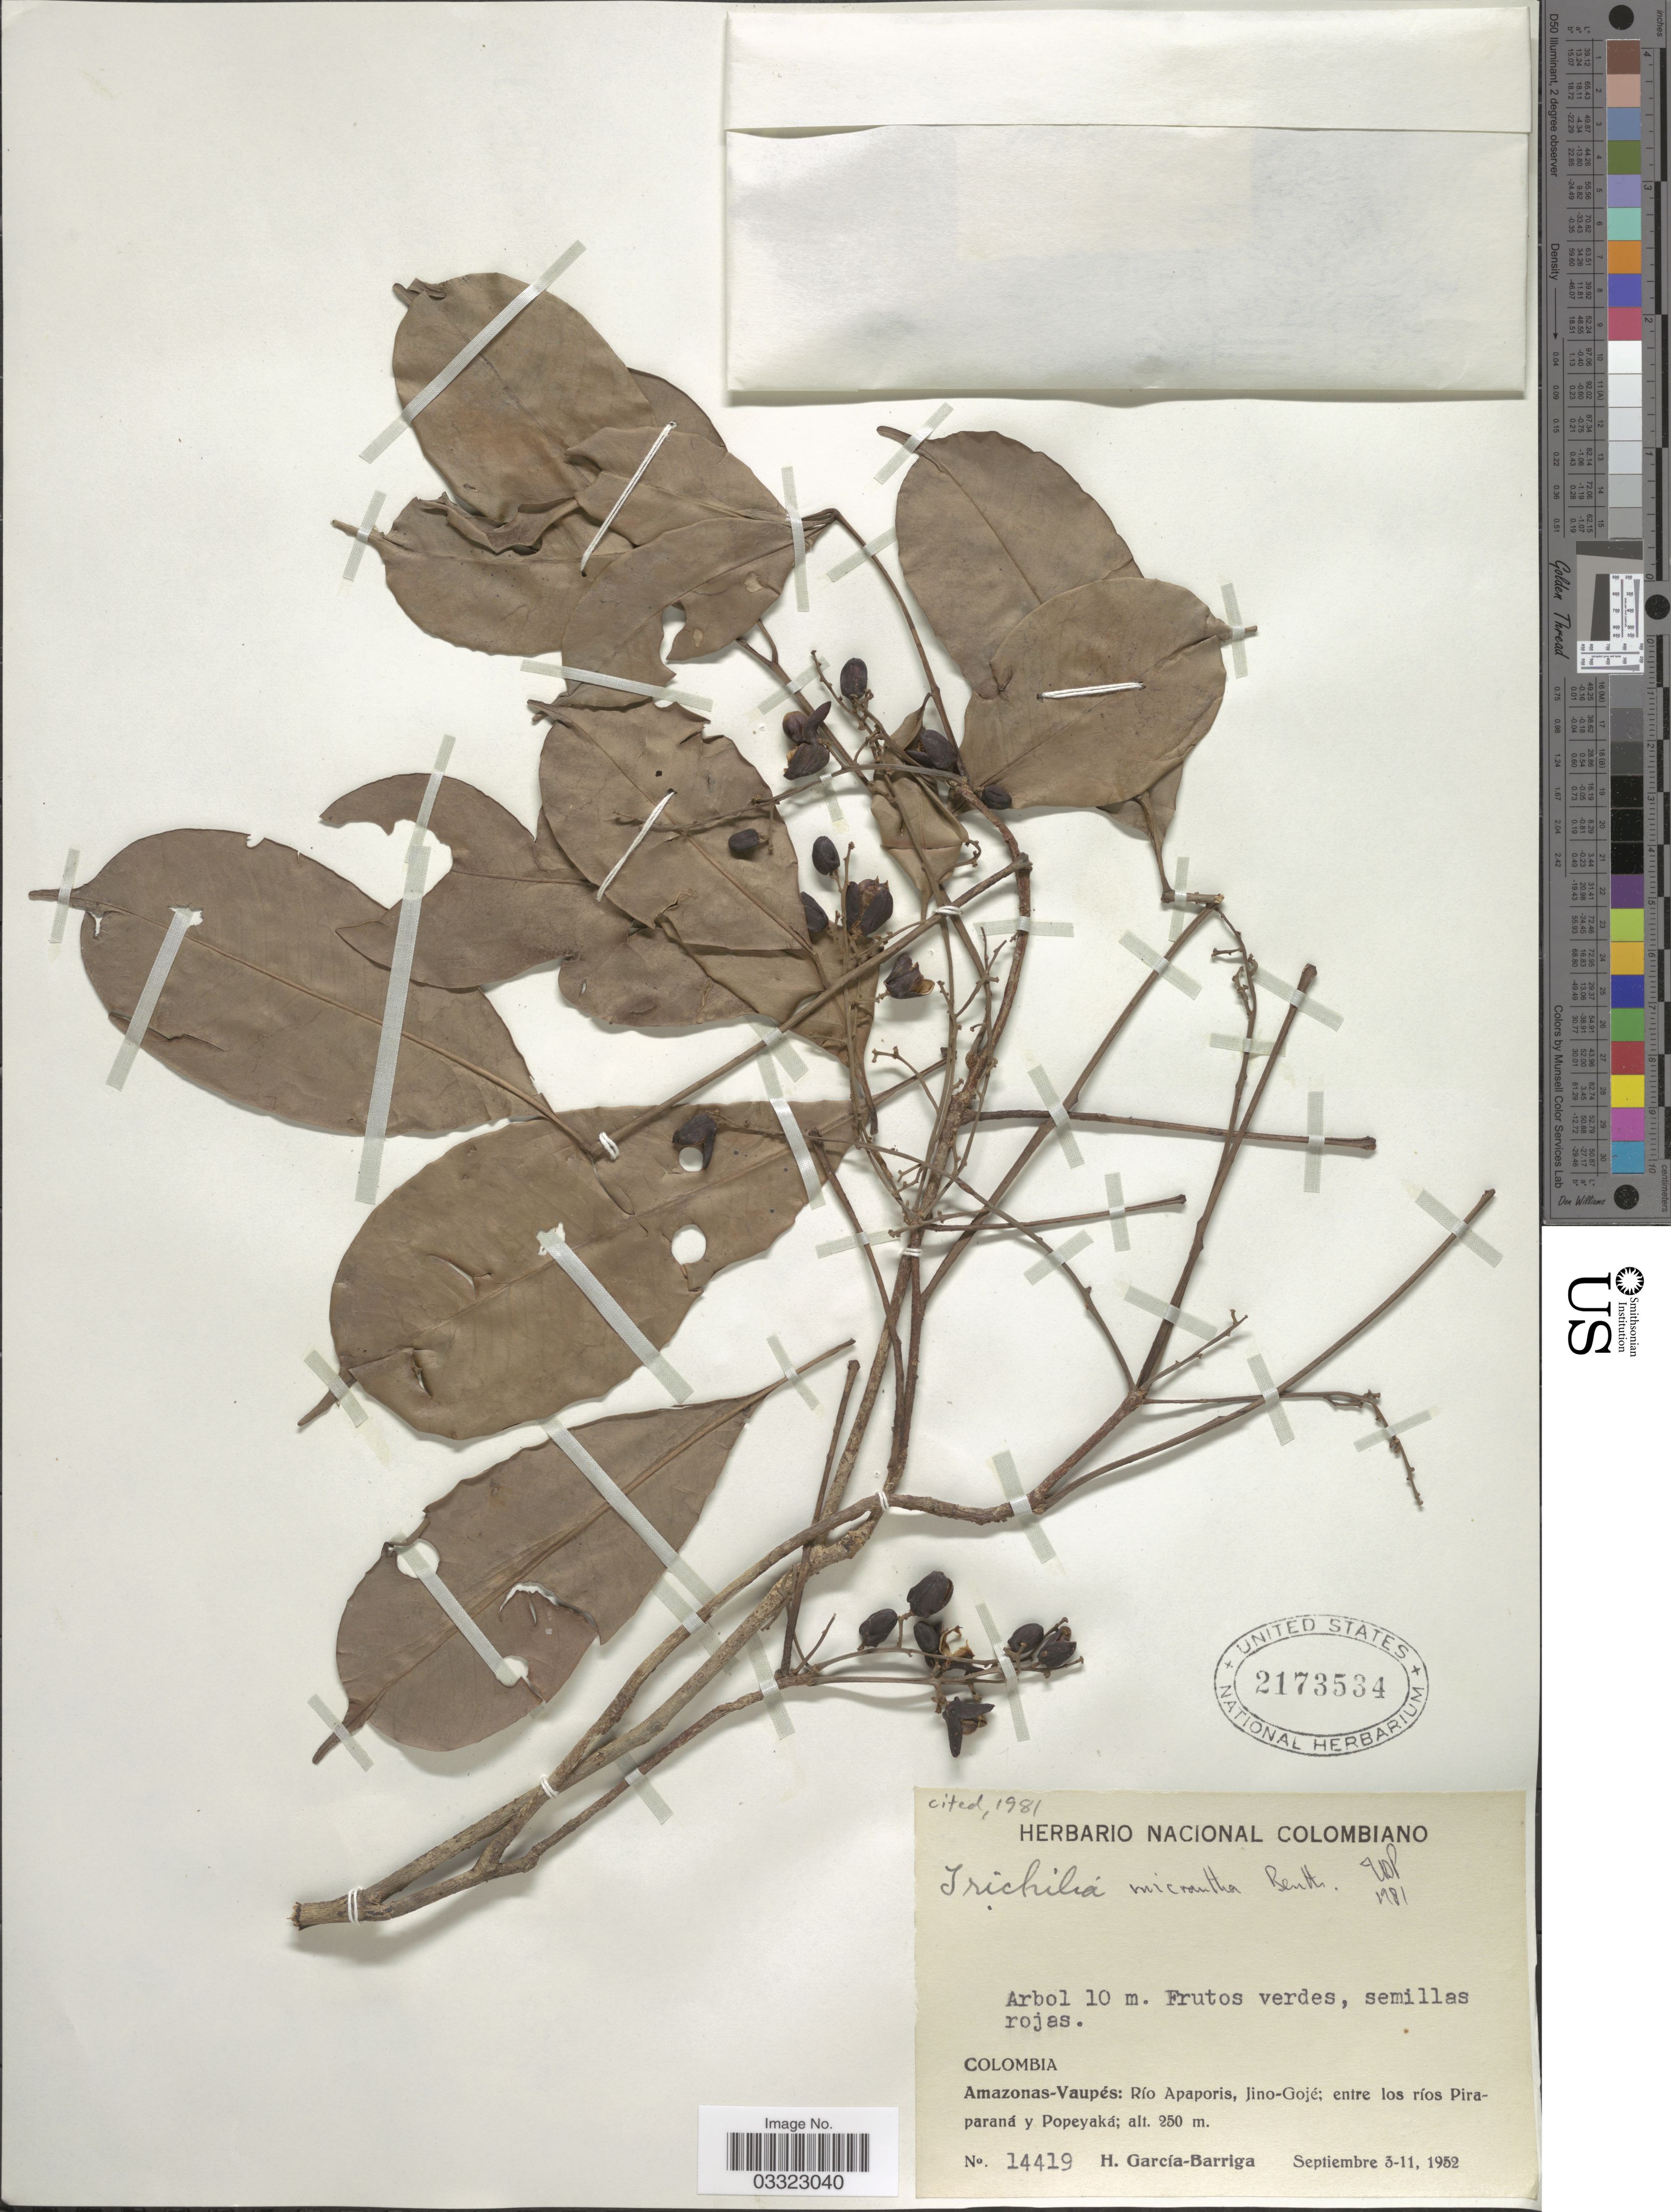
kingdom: Plantae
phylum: Tracheophyta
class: Magnoliopsida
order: Sapindales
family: Meliaceae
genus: Trichilia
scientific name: Trichilia micrantha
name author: Benth.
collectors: H. García Barriga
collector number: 14419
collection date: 1952-09-03/1952-09-11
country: Colombia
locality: Amazonas-Vaupes: Río Apaporis, Jino-Gojé; entre los ríos Piraparaná y Popeyaká.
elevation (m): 250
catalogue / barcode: US 2173534